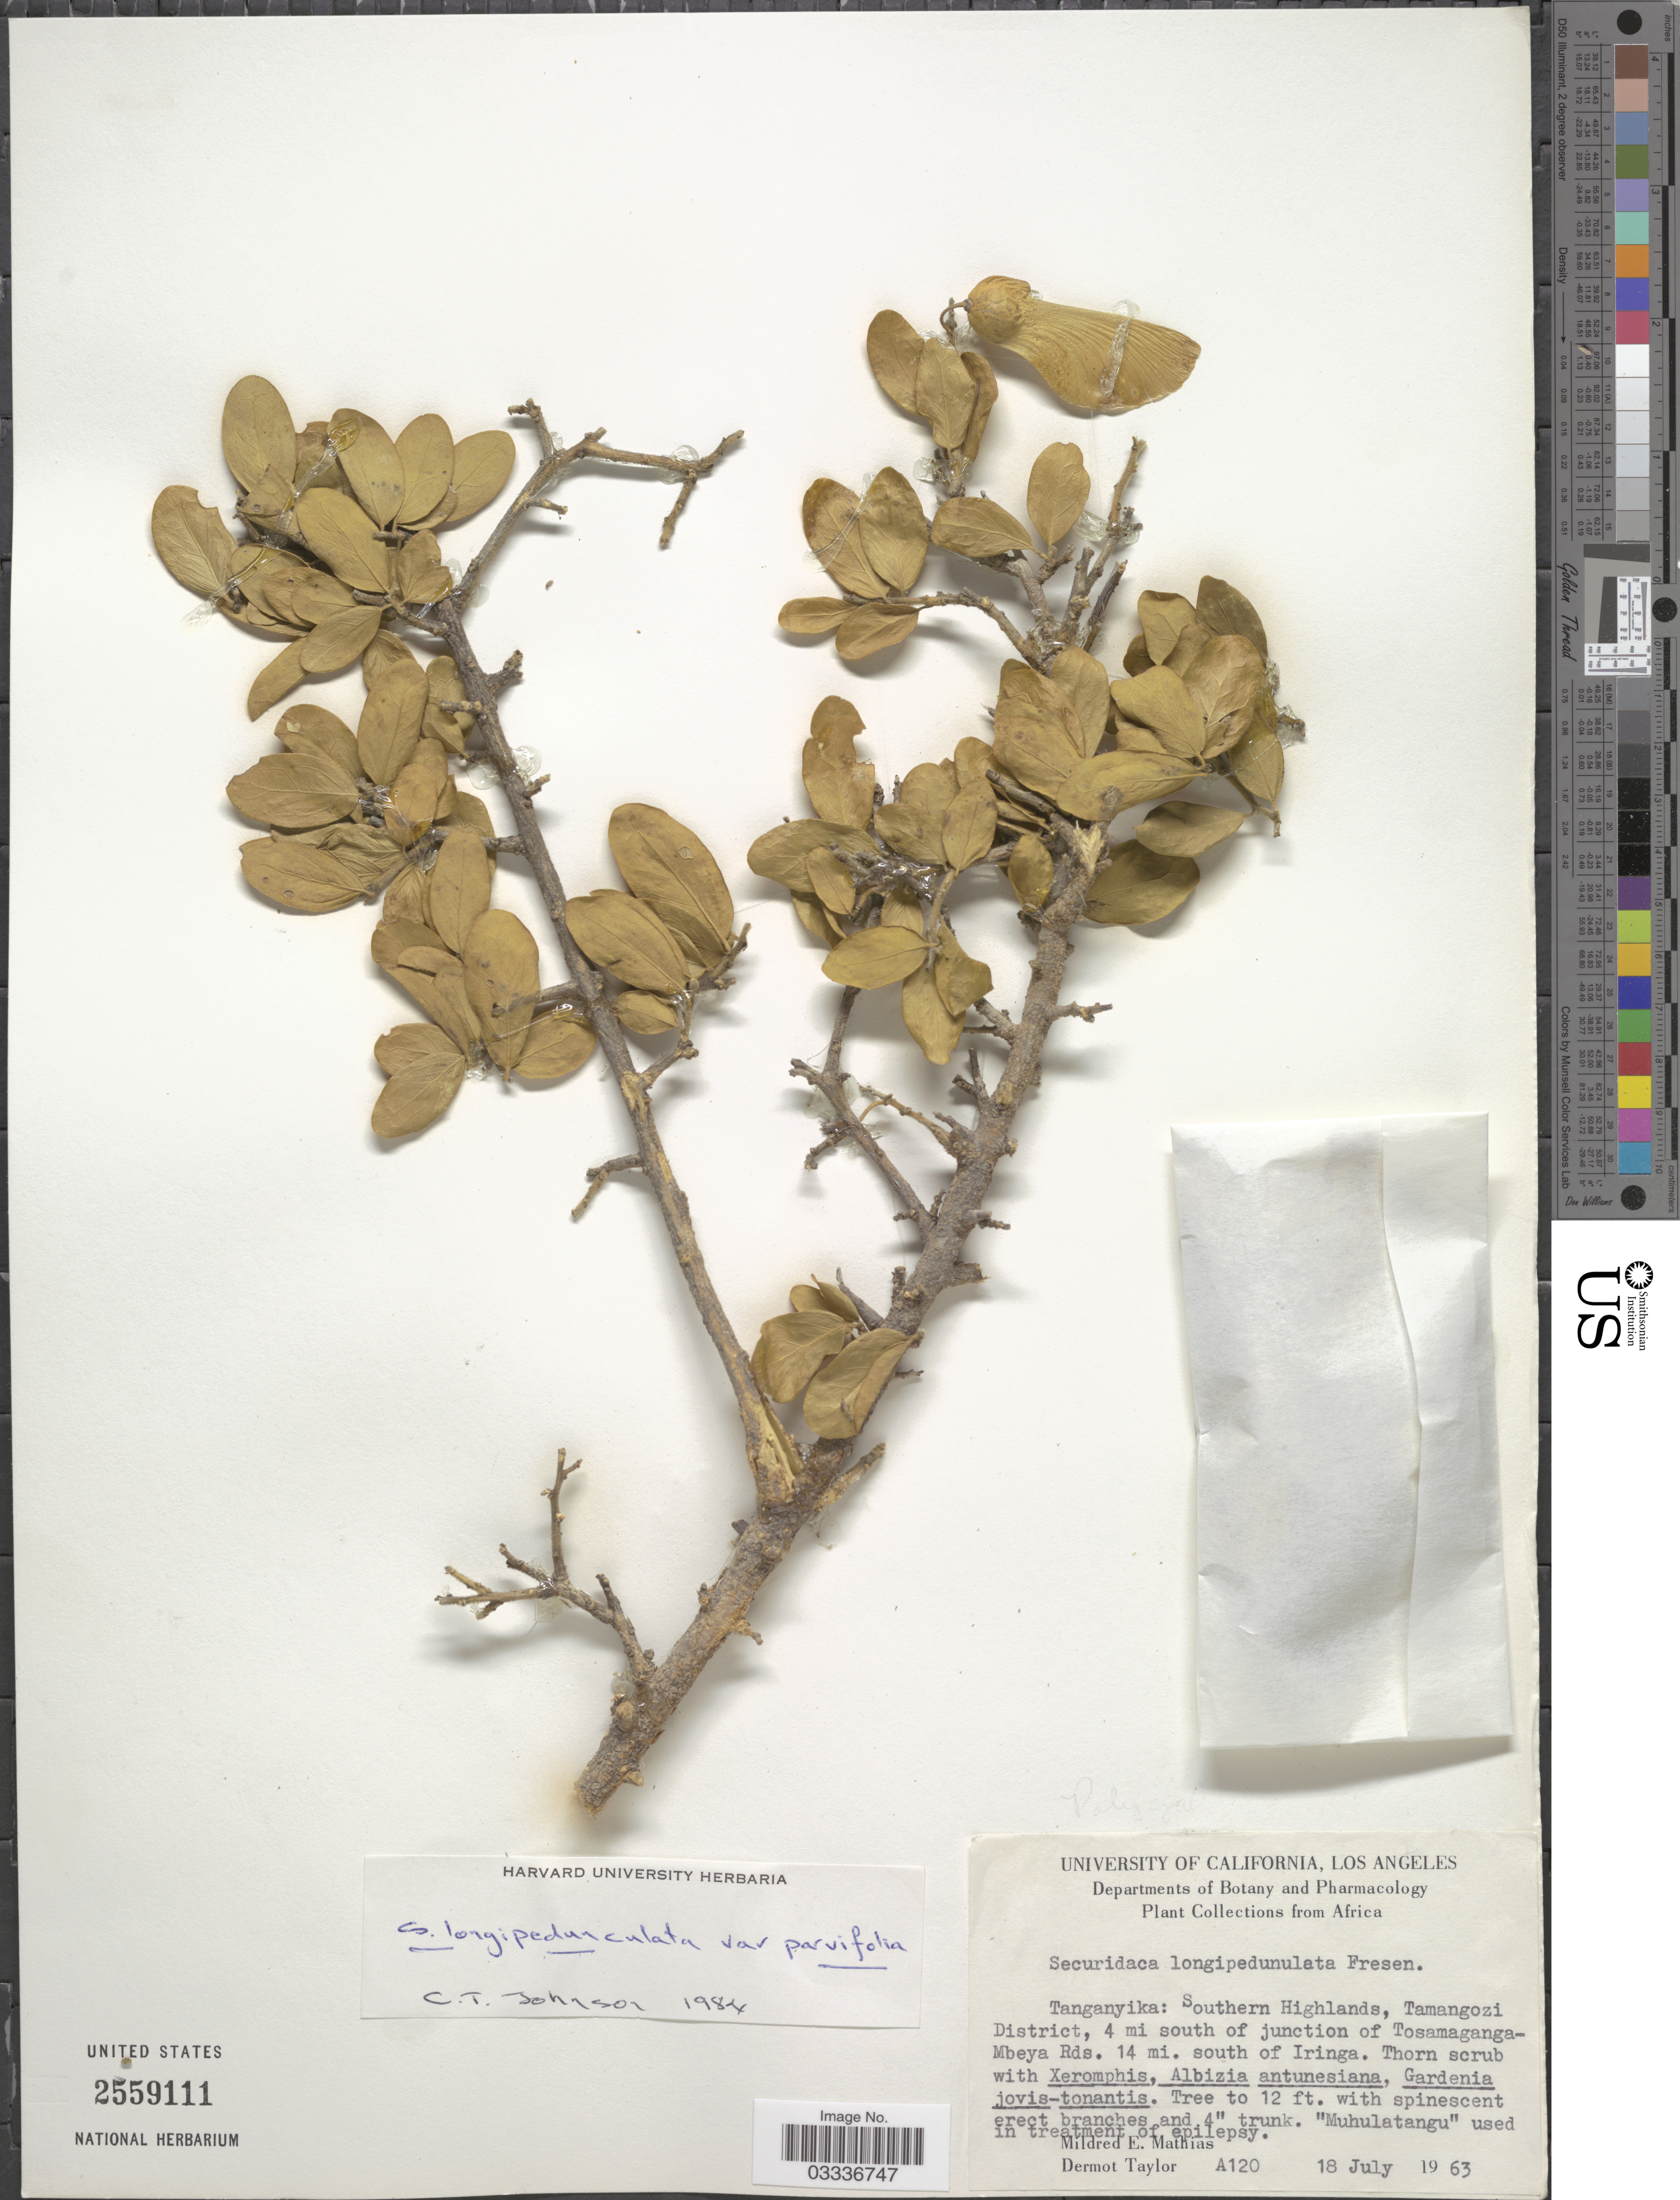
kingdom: Plantae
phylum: Tracheophyta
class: Magnoliopsida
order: Fabales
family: Polygalaceae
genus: Securidaca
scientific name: Securidaca longepedunculata var. parvifolia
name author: Oliv.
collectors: M. E. Mathias & D. Taylor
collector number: A120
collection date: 1963-07-18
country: Tanzania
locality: Tanganyika. Southern Highlands, Tamangozi District, 4 mi south of junction of Tosamaganga-Mbeya Rds. 14 mi. south of Iringa.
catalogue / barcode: US 2559111